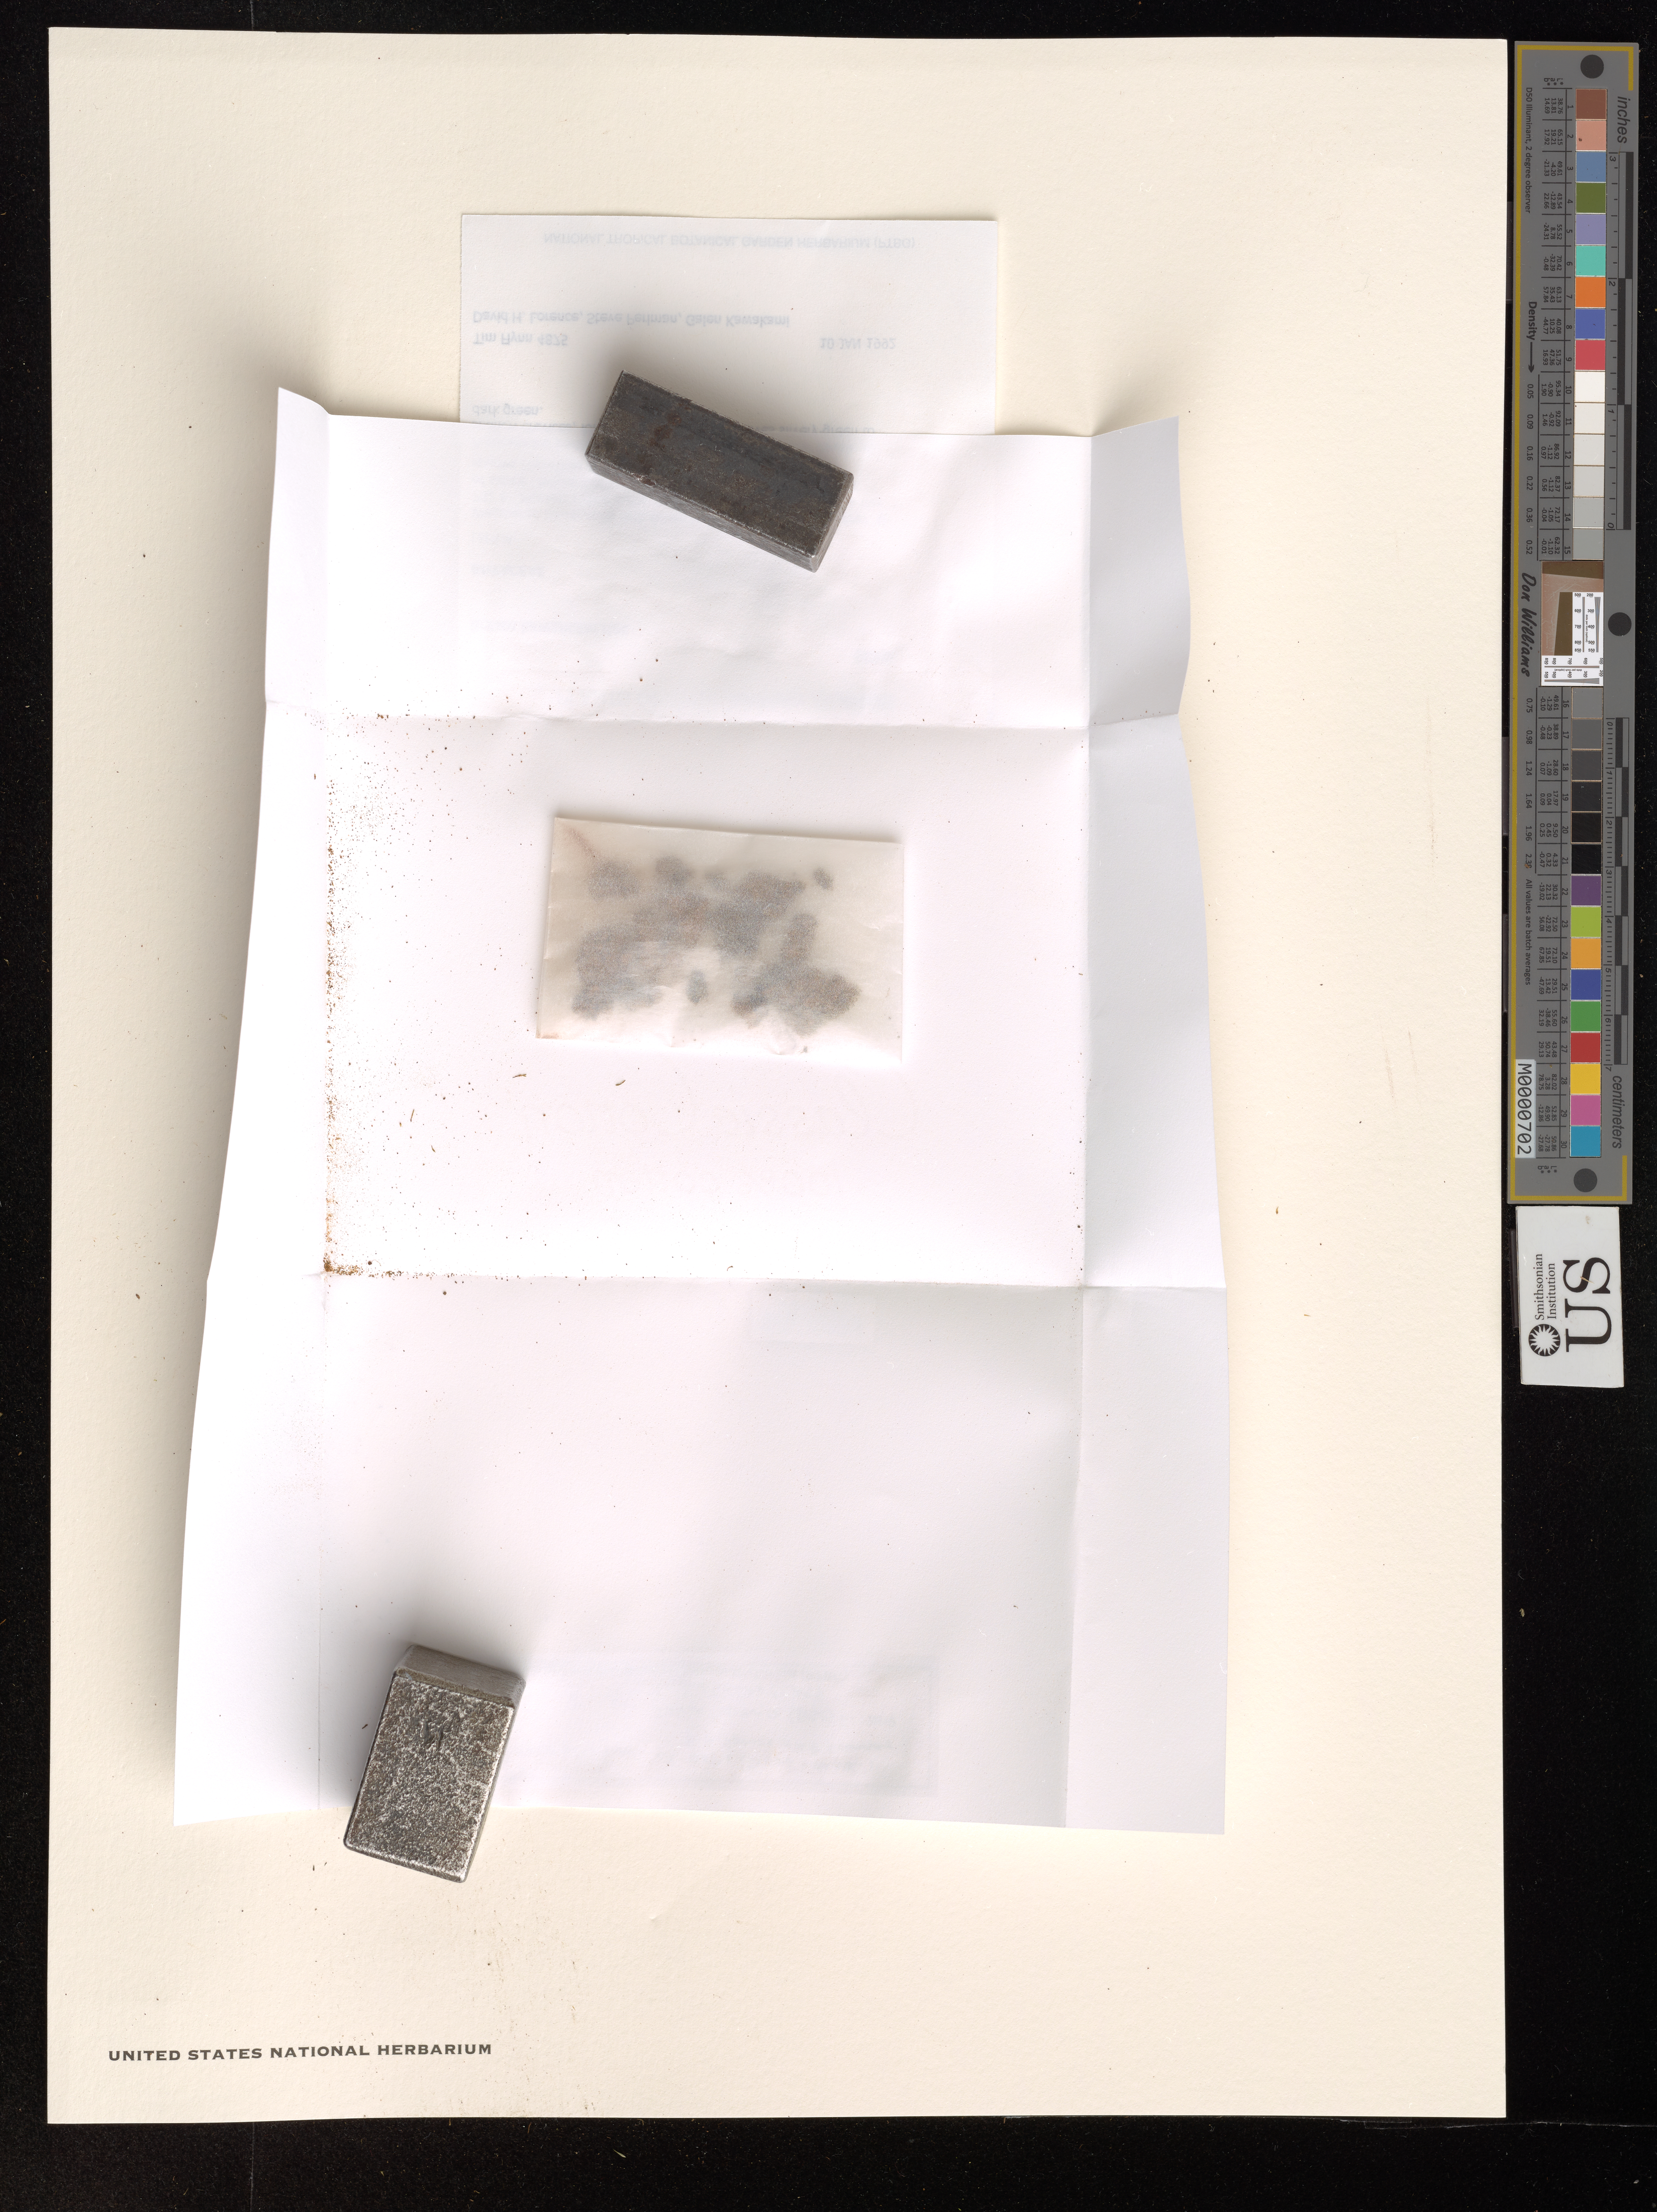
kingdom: Plantae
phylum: Bryophyta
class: Bryopsida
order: Bryales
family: Bryaceae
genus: Bryum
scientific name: Bryum hawaiicum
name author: Hoe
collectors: T. Flynn, D. Lorence, S. Perlman & G. Kawakami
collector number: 4875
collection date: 1992-01-10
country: United States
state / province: Hawaii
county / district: Kauai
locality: The Hawaiian Islands. Lehua. From shaded north side of island on thin dirt layer over basalt.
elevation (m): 0